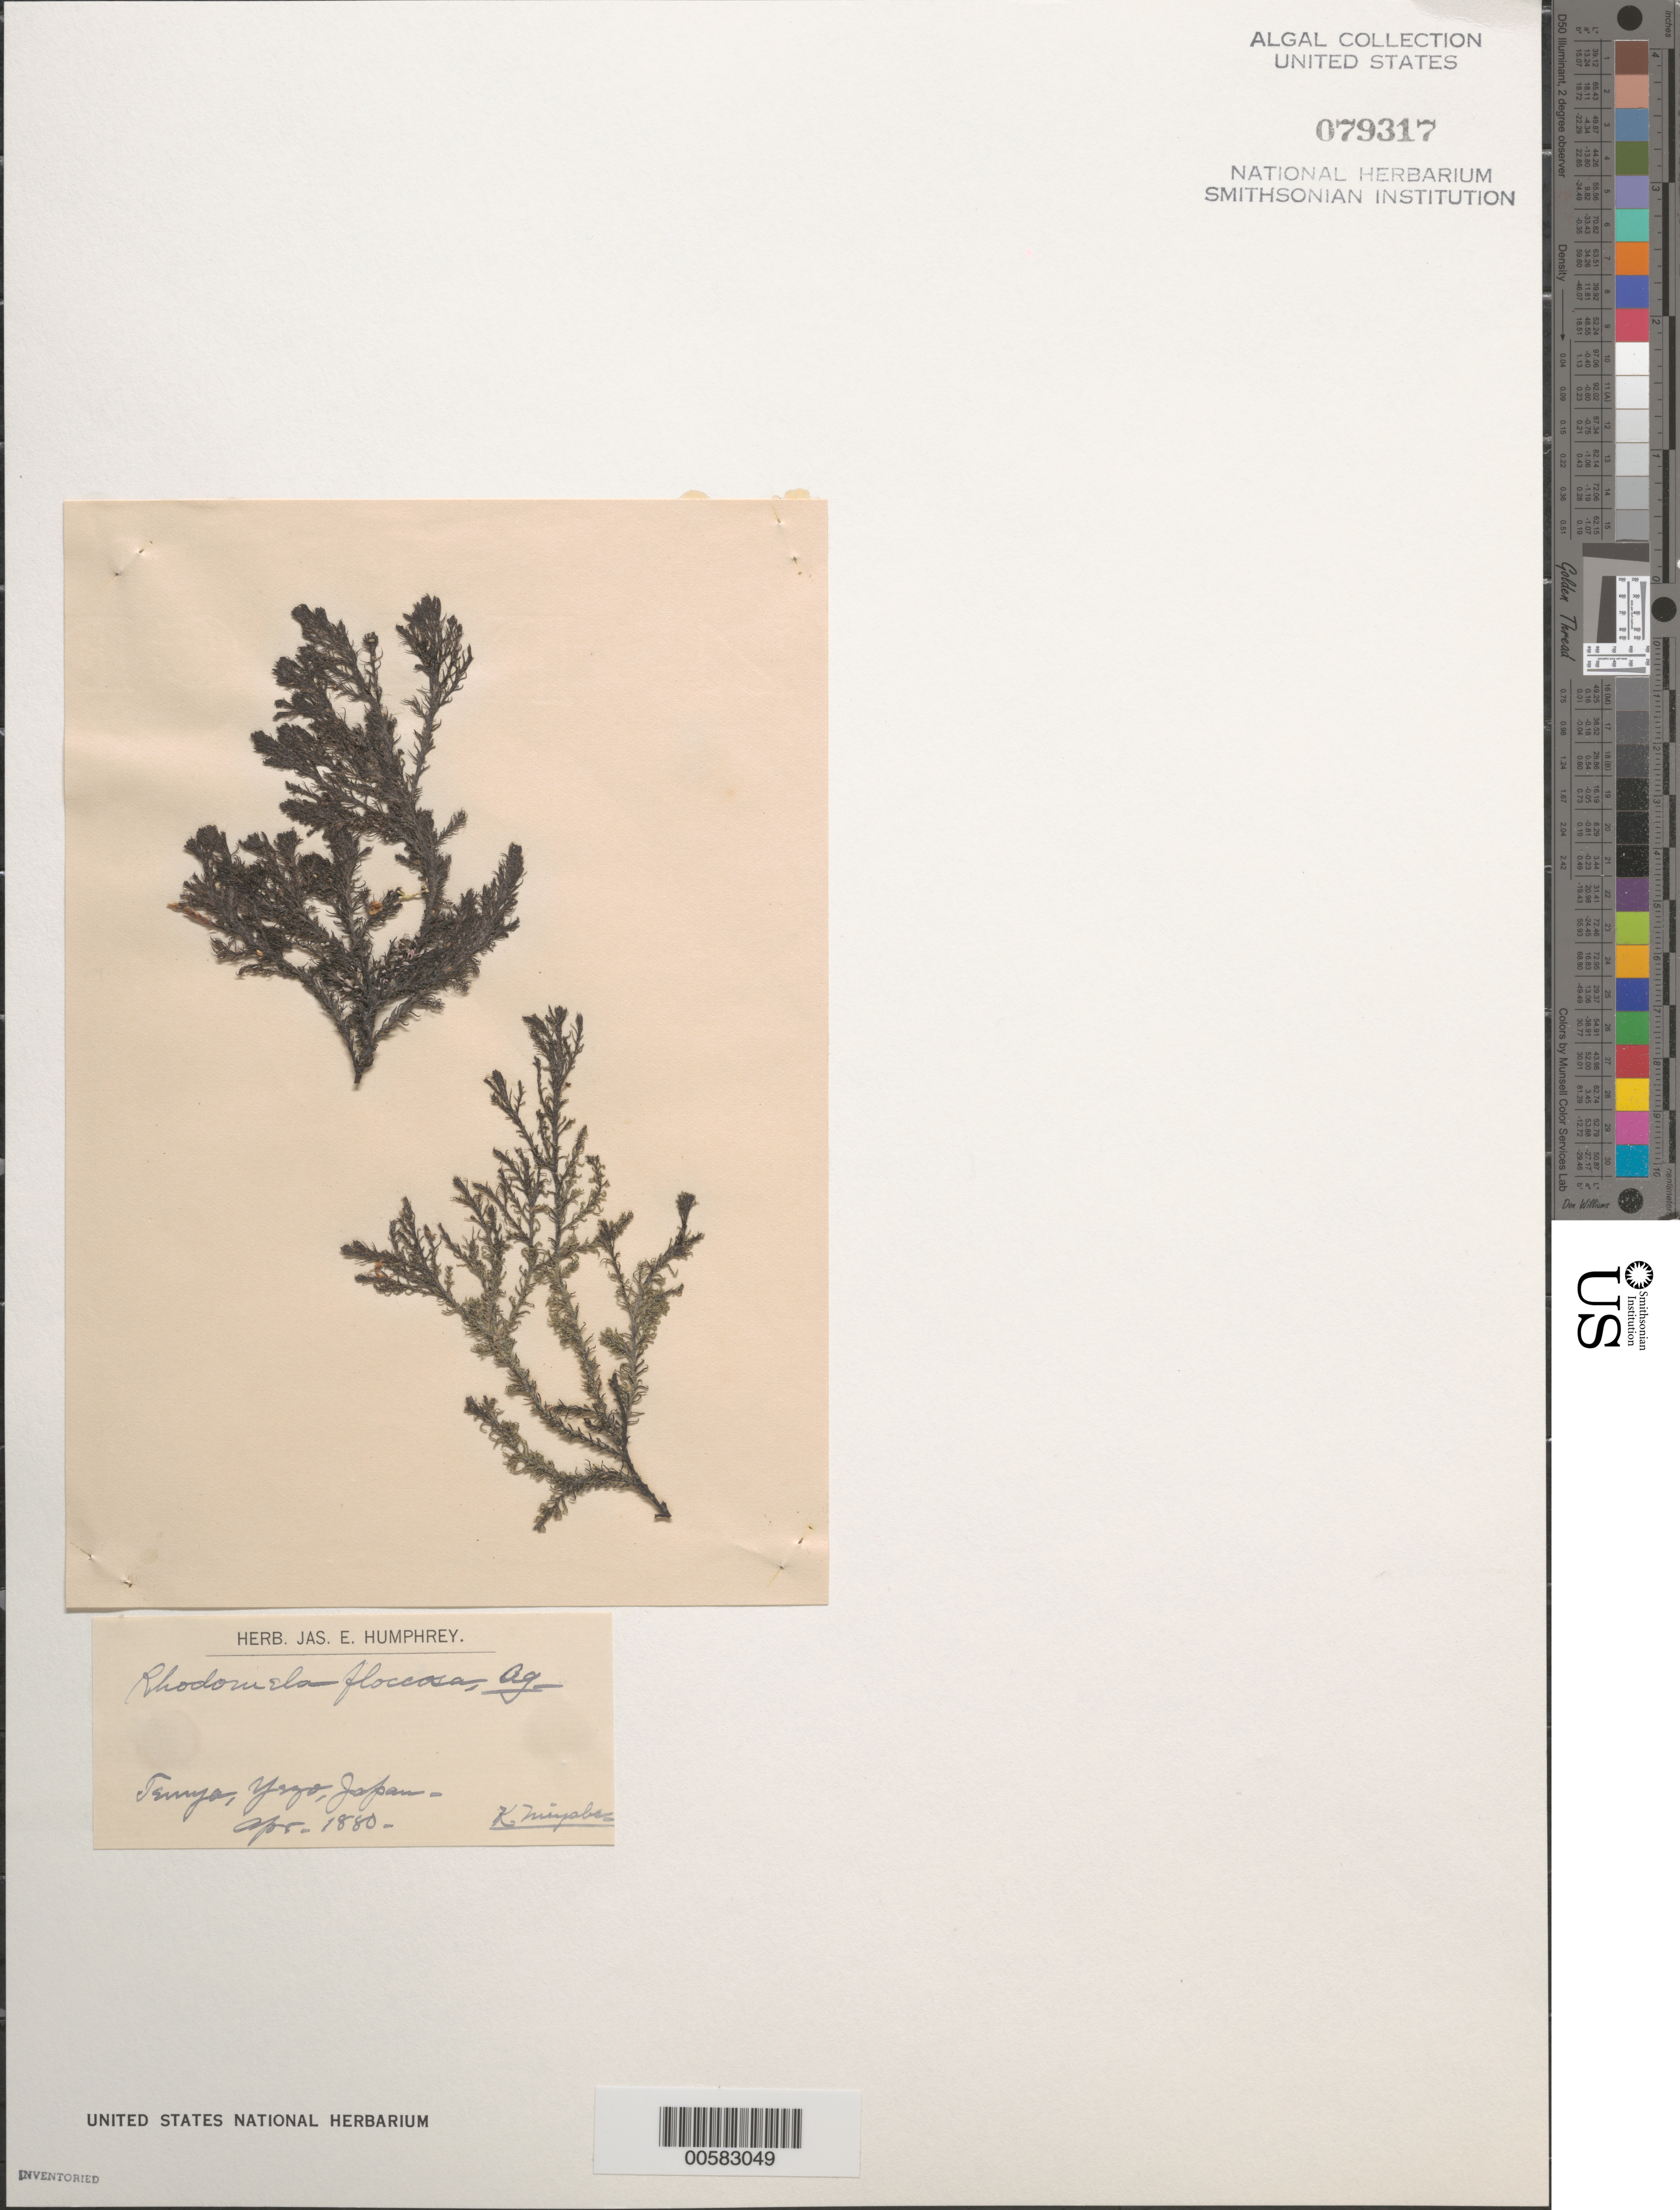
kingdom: Plantae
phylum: Rhodophyta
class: Florideophyceae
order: Ceramiales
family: Rhodomelaceae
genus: Odonthalia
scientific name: Odonthalia floccosa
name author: (Esper) Falkenb.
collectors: K. Miyabe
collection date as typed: Apr 1880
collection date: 1880-04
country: Japan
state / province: Hokkaido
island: Hokkaido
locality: Temya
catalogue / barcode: US 79317